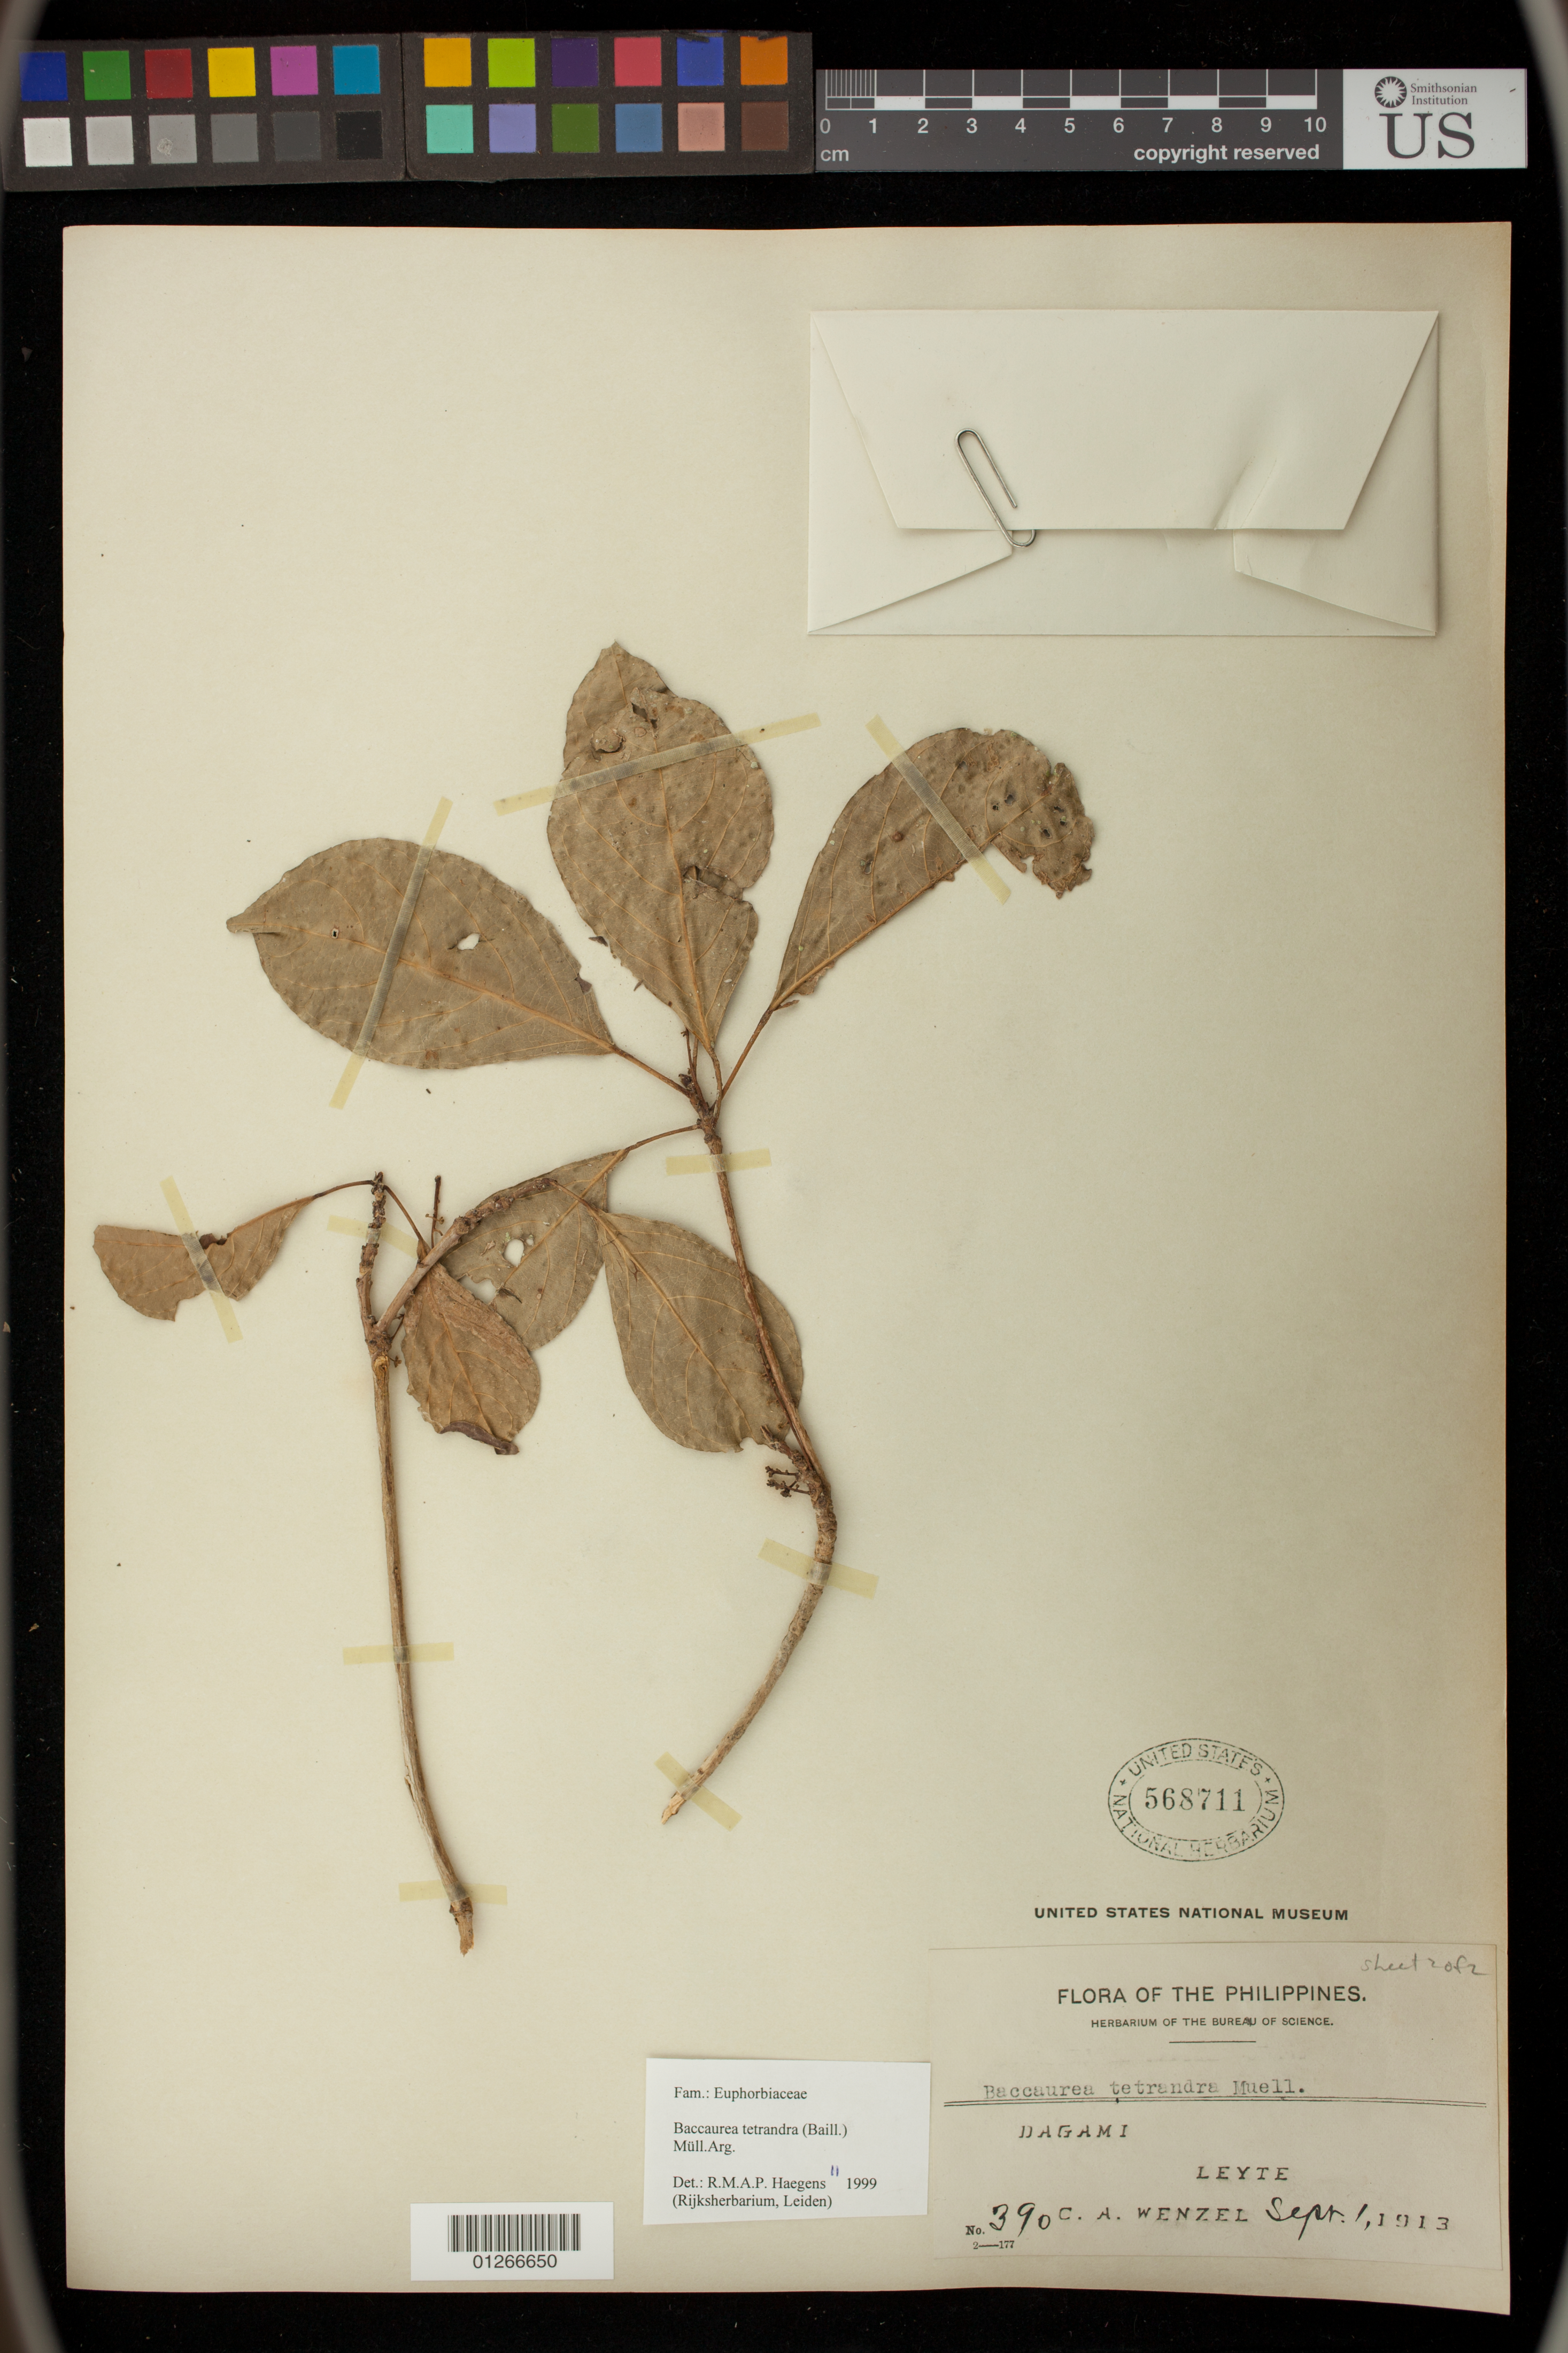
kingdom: Plantae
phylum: Tracheophyta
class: Magnoliopsida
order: Malpighiales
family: Phyllanthaceae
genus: Baccaurea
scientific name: Baccaurea tetrandra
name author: (Baill.) Müll. Arg.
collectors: C. Wenzel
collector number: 390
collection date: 1913-09-01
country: Philippines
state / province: Eastern Visayas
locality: Digami, Leyte